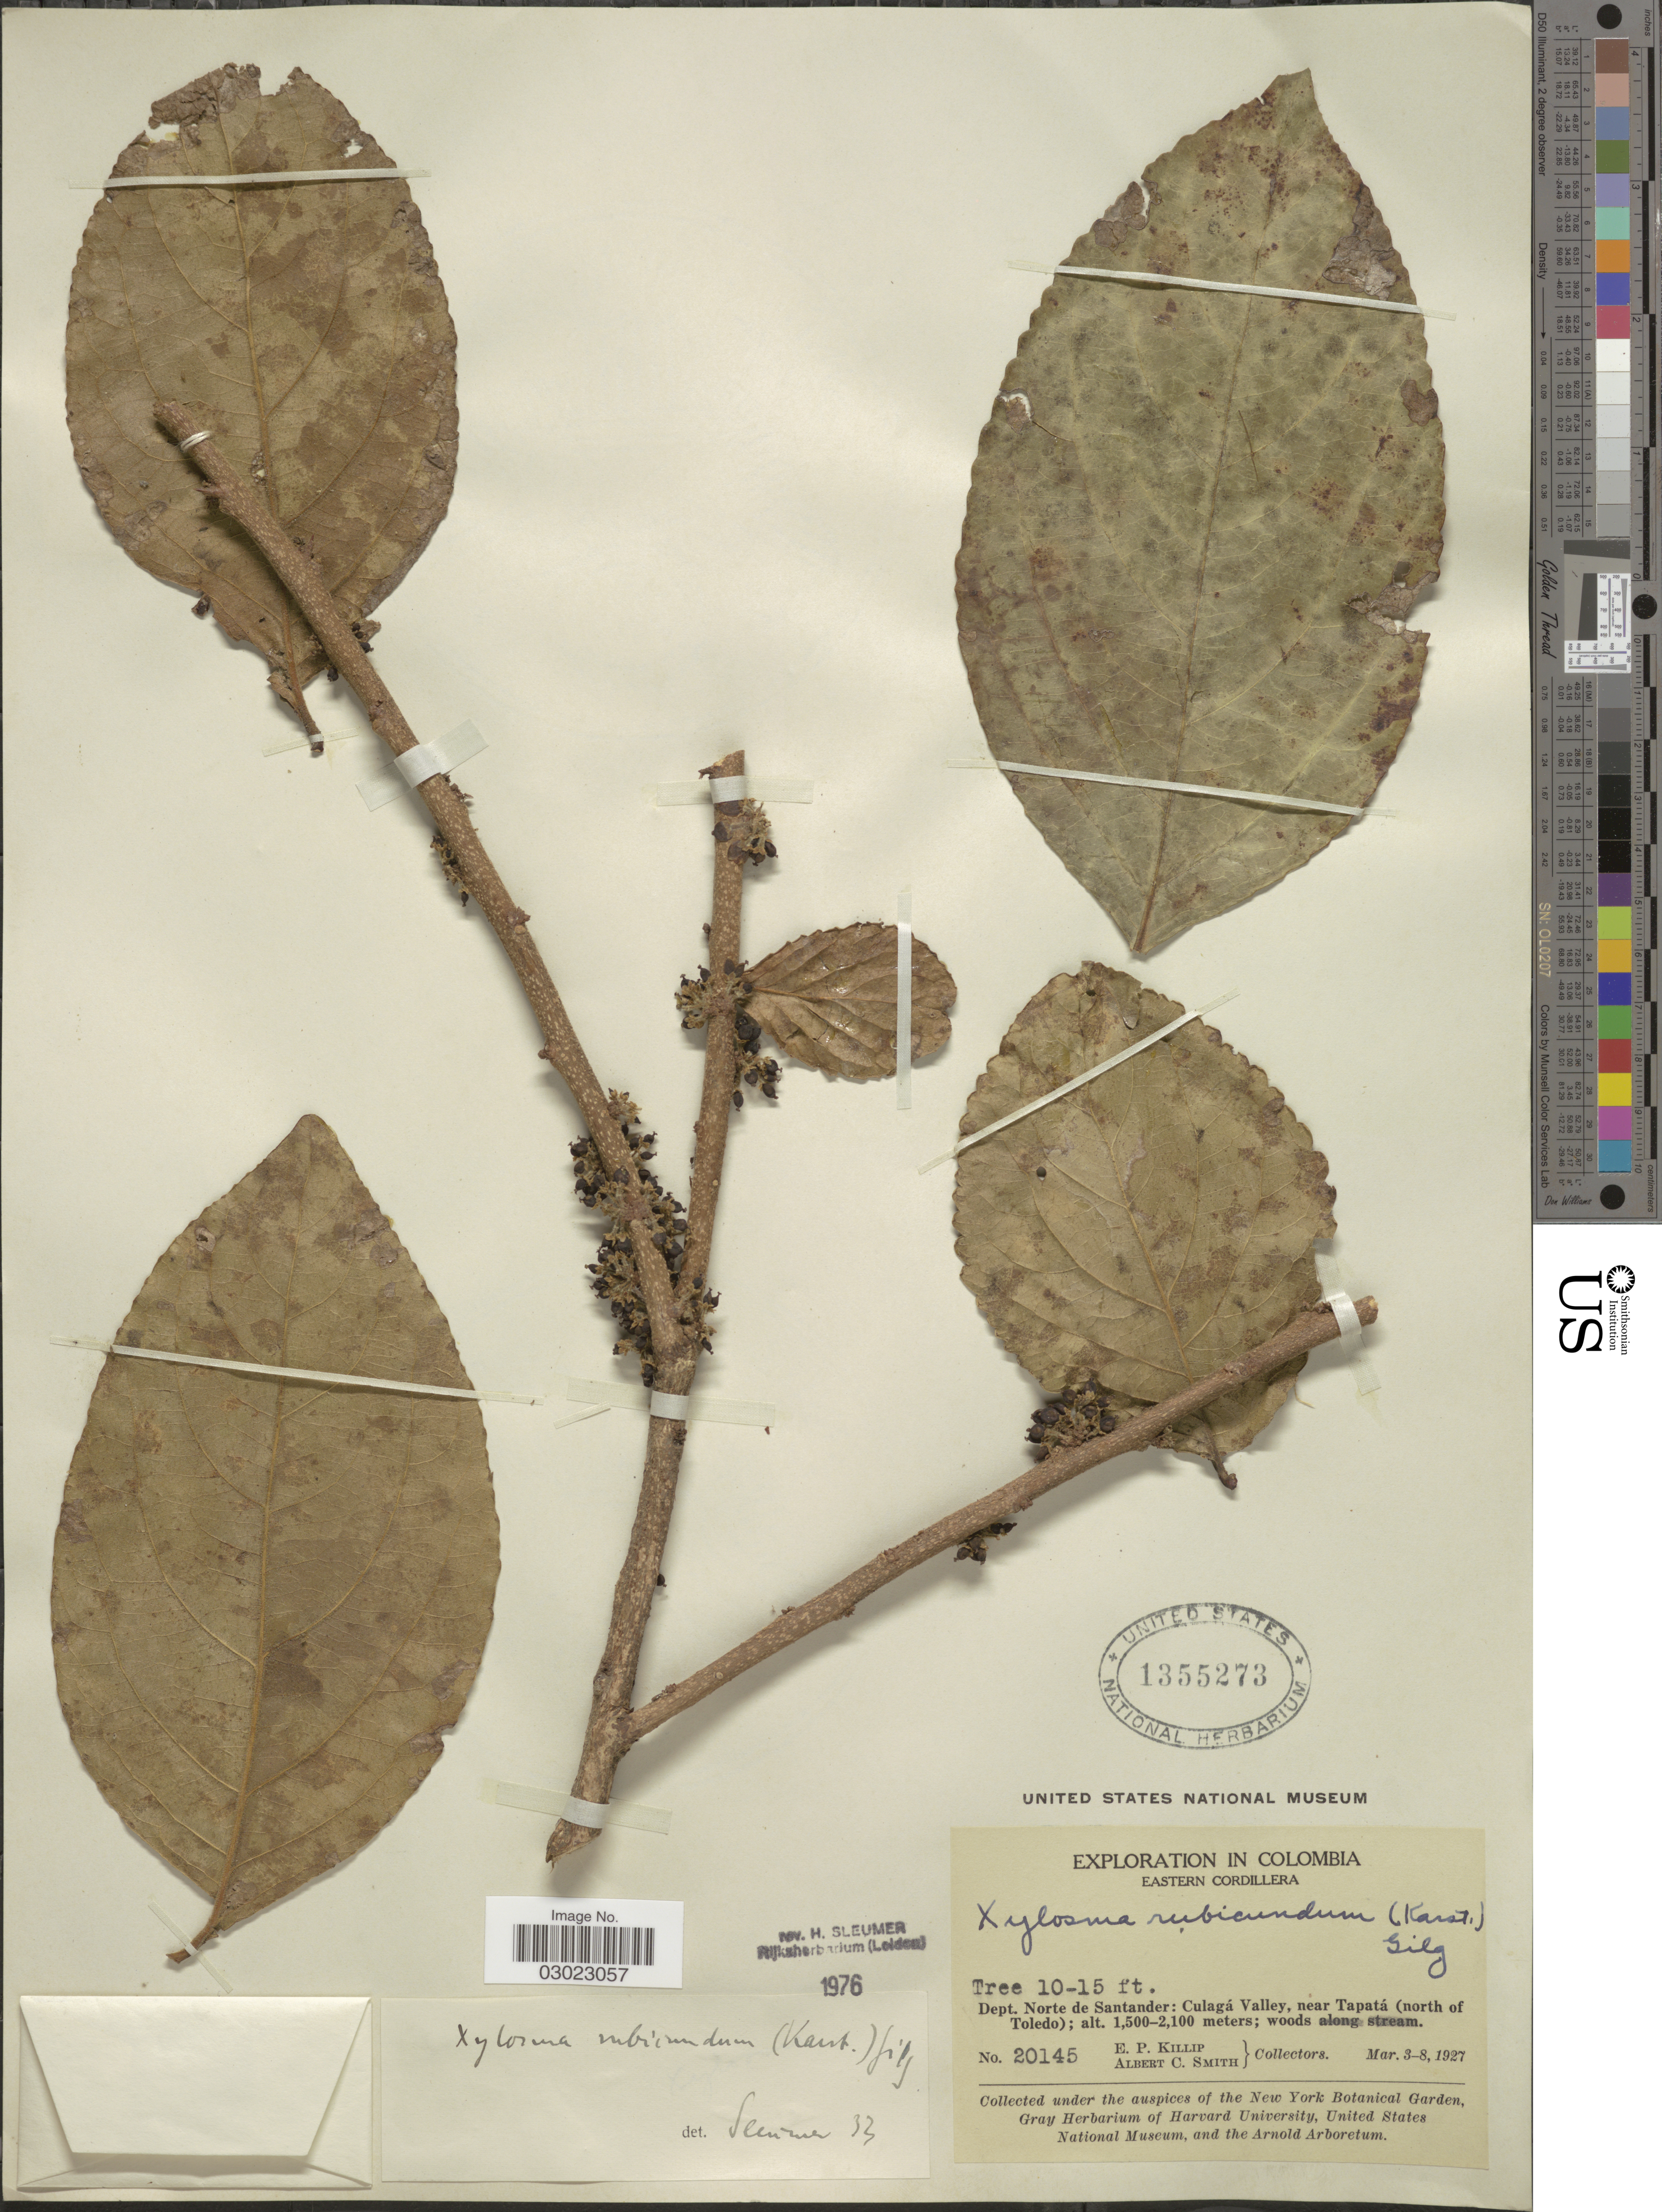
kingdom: Plantae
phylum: Tracheophyta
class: Magnoliopsida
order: Malpighiales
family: Salicaceae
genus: Xylosma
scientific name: Xylosma rubicunda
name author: (H. Karst.) Gilg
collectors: E. P. Killip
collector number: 20145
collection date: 1927-03-03/1927-03-08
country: Colombia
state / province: Norte de Santander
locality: Eastern Cordillera. Dept. Norte de Santander: Culagá Valley, near Tapatá (north of Toledo).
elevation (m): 1500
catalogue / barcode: US 1355273